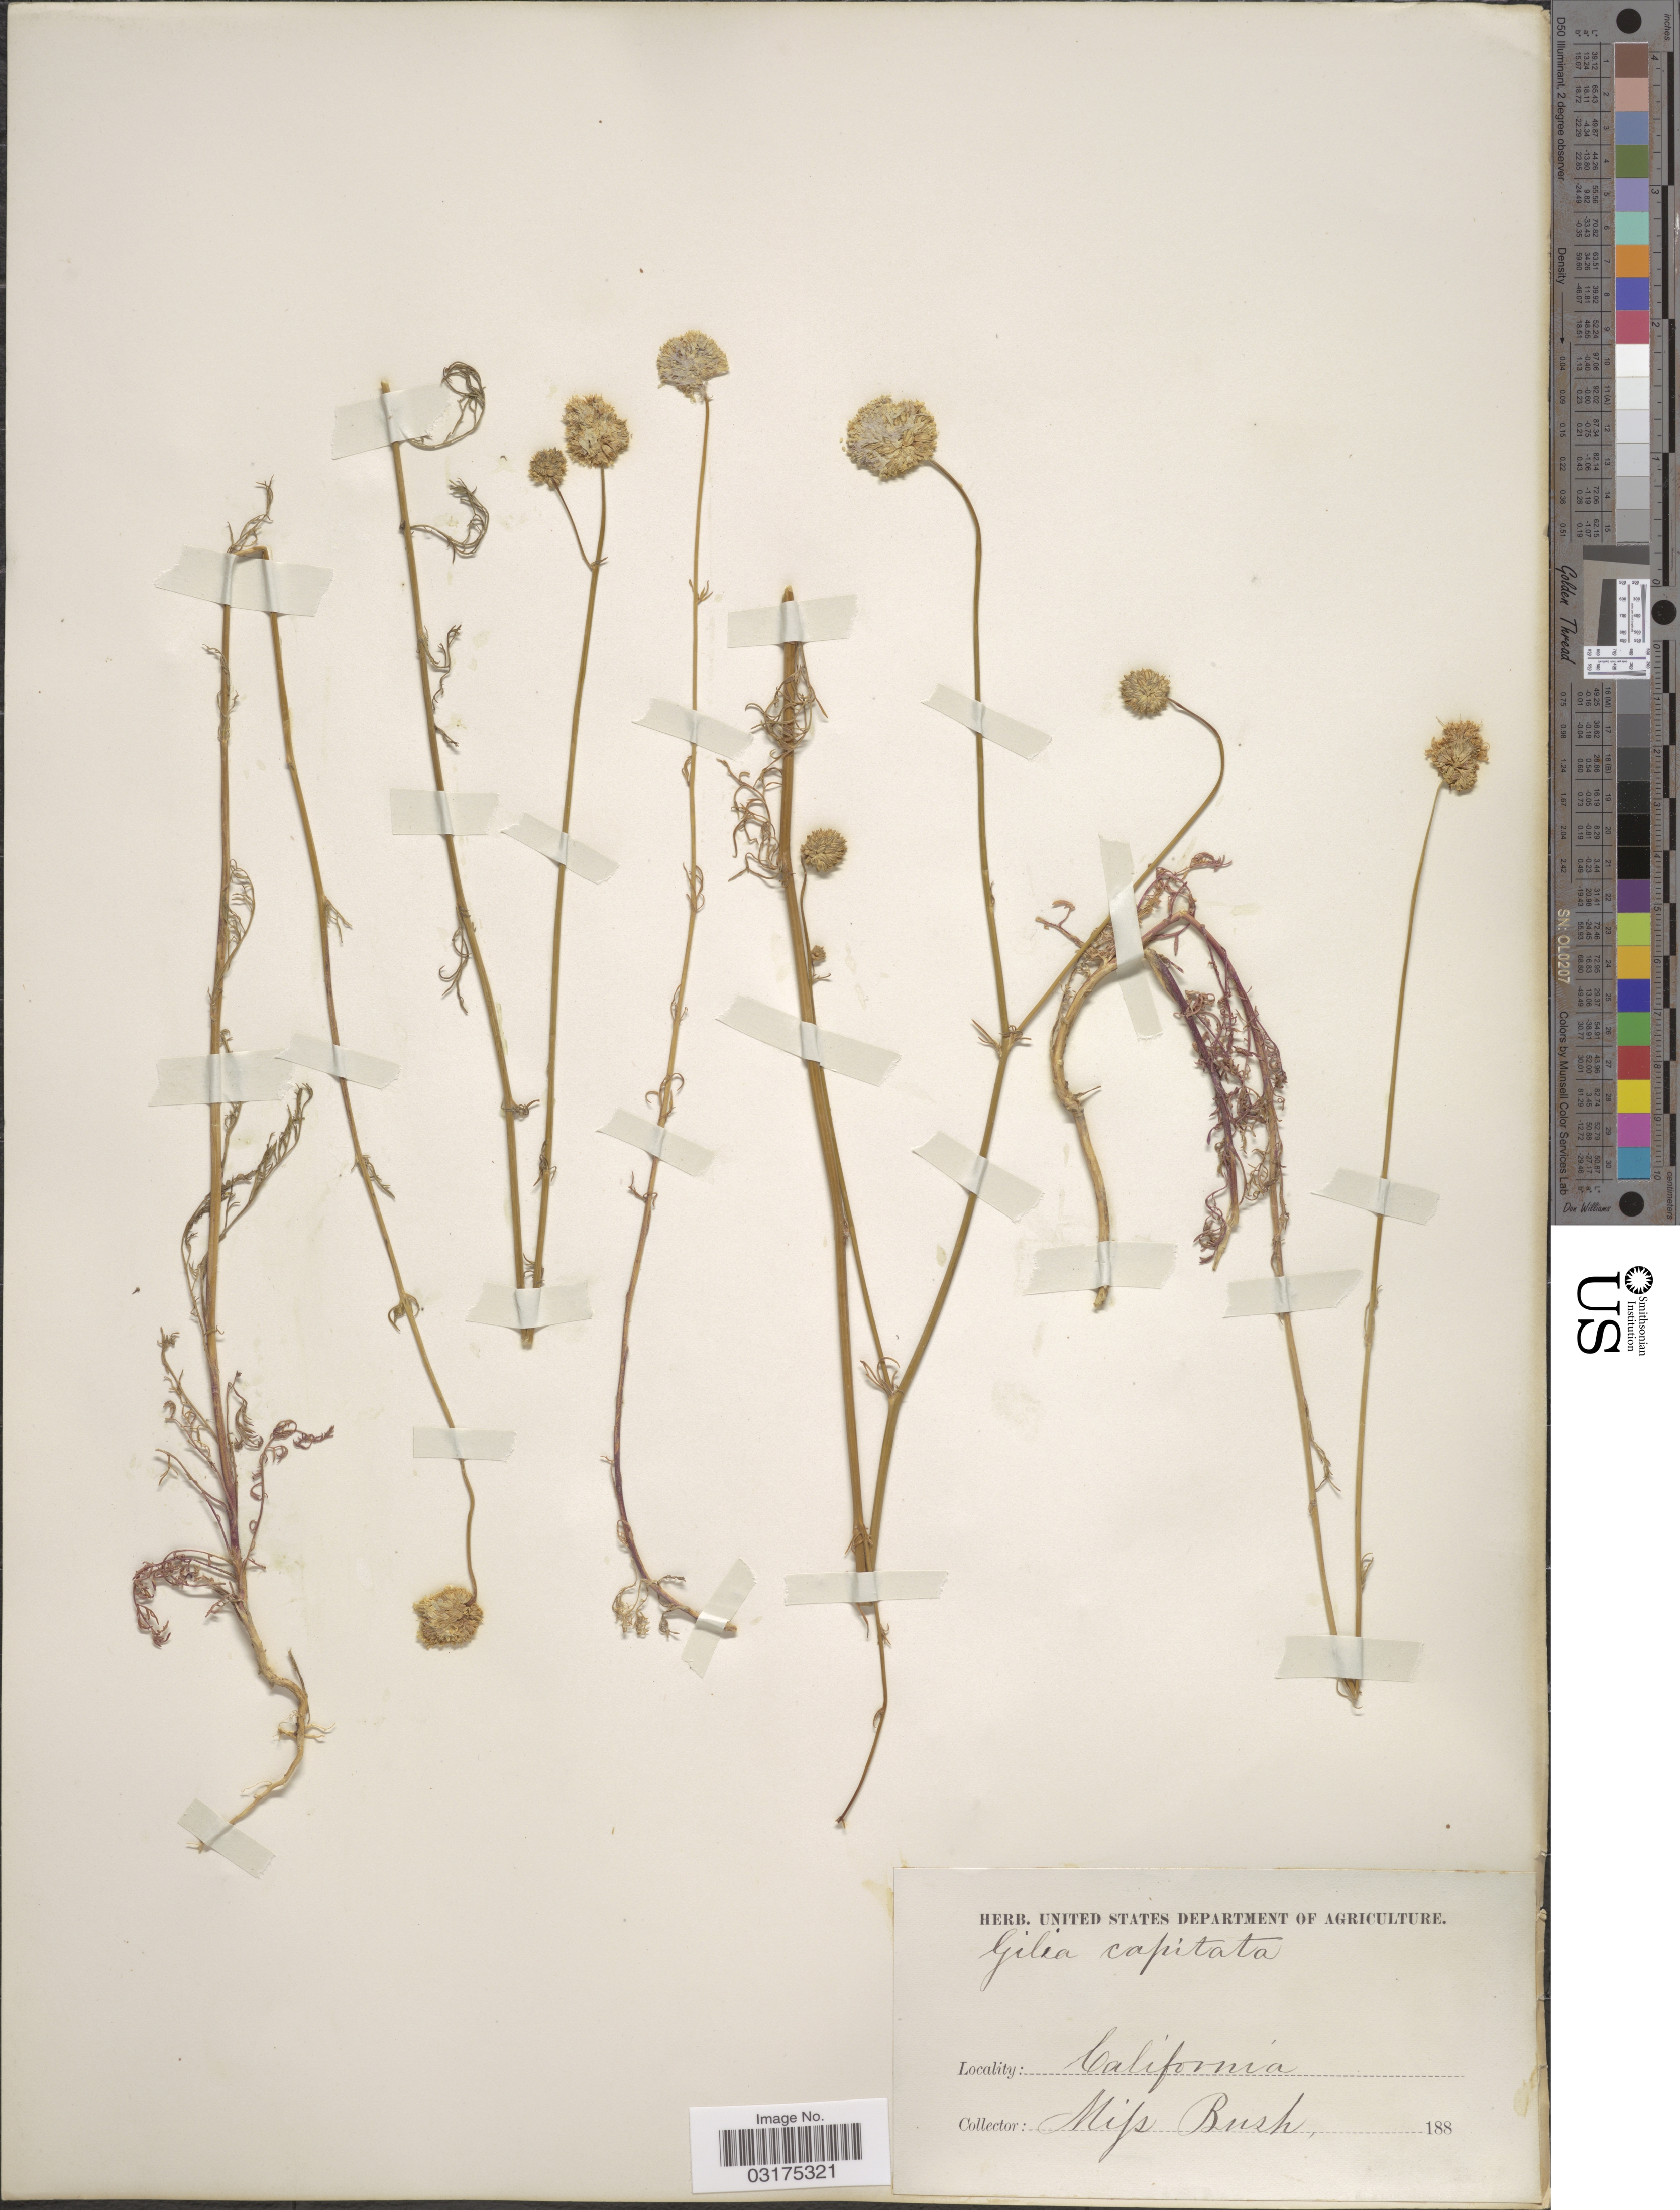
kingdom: Plantae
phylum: Tracheophyta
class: Magnoliopsida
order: Ericales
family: Polemoniaceae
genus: Gilia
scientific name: Gilia capitata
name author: Sims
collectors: Bush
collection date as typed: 188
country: United States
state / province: California